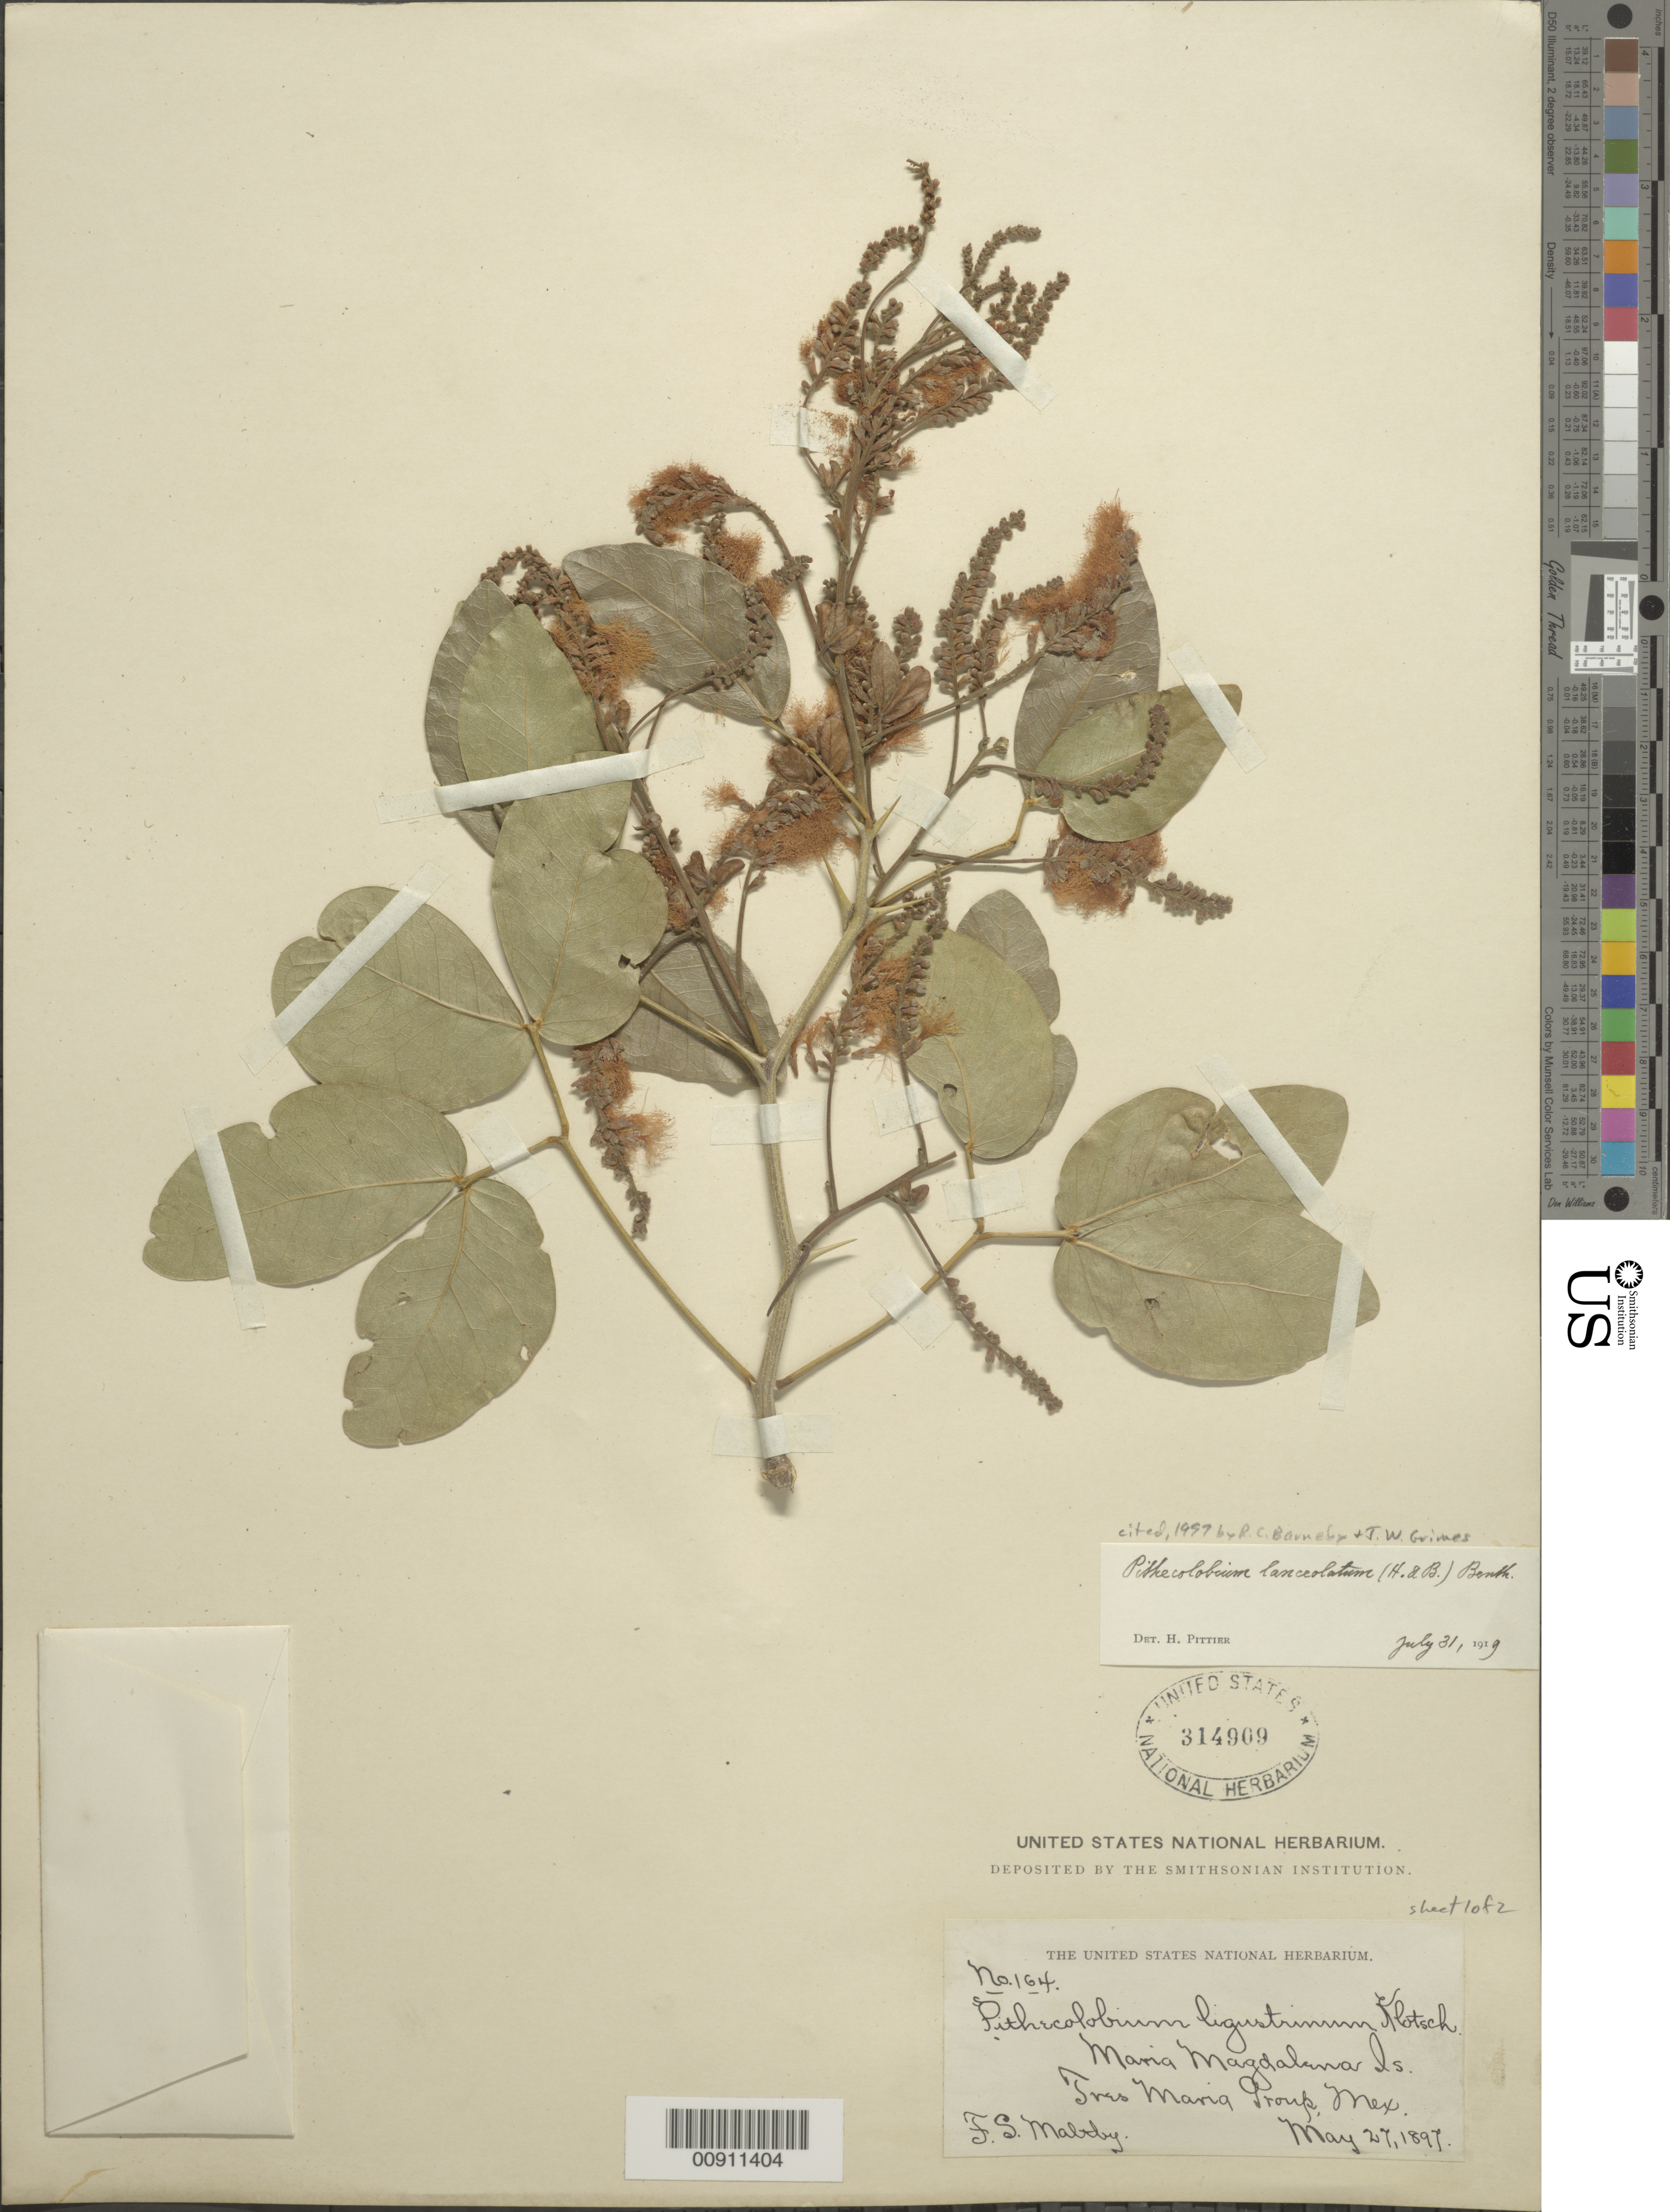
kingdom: Plantae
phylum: Tracheophyta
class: Magnoliopsida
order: Fabales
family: Fabaceae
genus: Pithecellobium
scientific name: Pithecellobium lanceolatum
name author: (Humb. & Bonpl. ex Willd.) Benth.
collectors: T. S. Maltby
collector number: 164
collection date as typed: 27 May 1897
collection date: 1897-05-27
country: Mexico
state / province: Nayarit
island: Maria Magdalena I.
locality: Maria Magdalena Is., Tres Maria Group.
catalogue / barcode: US 314909